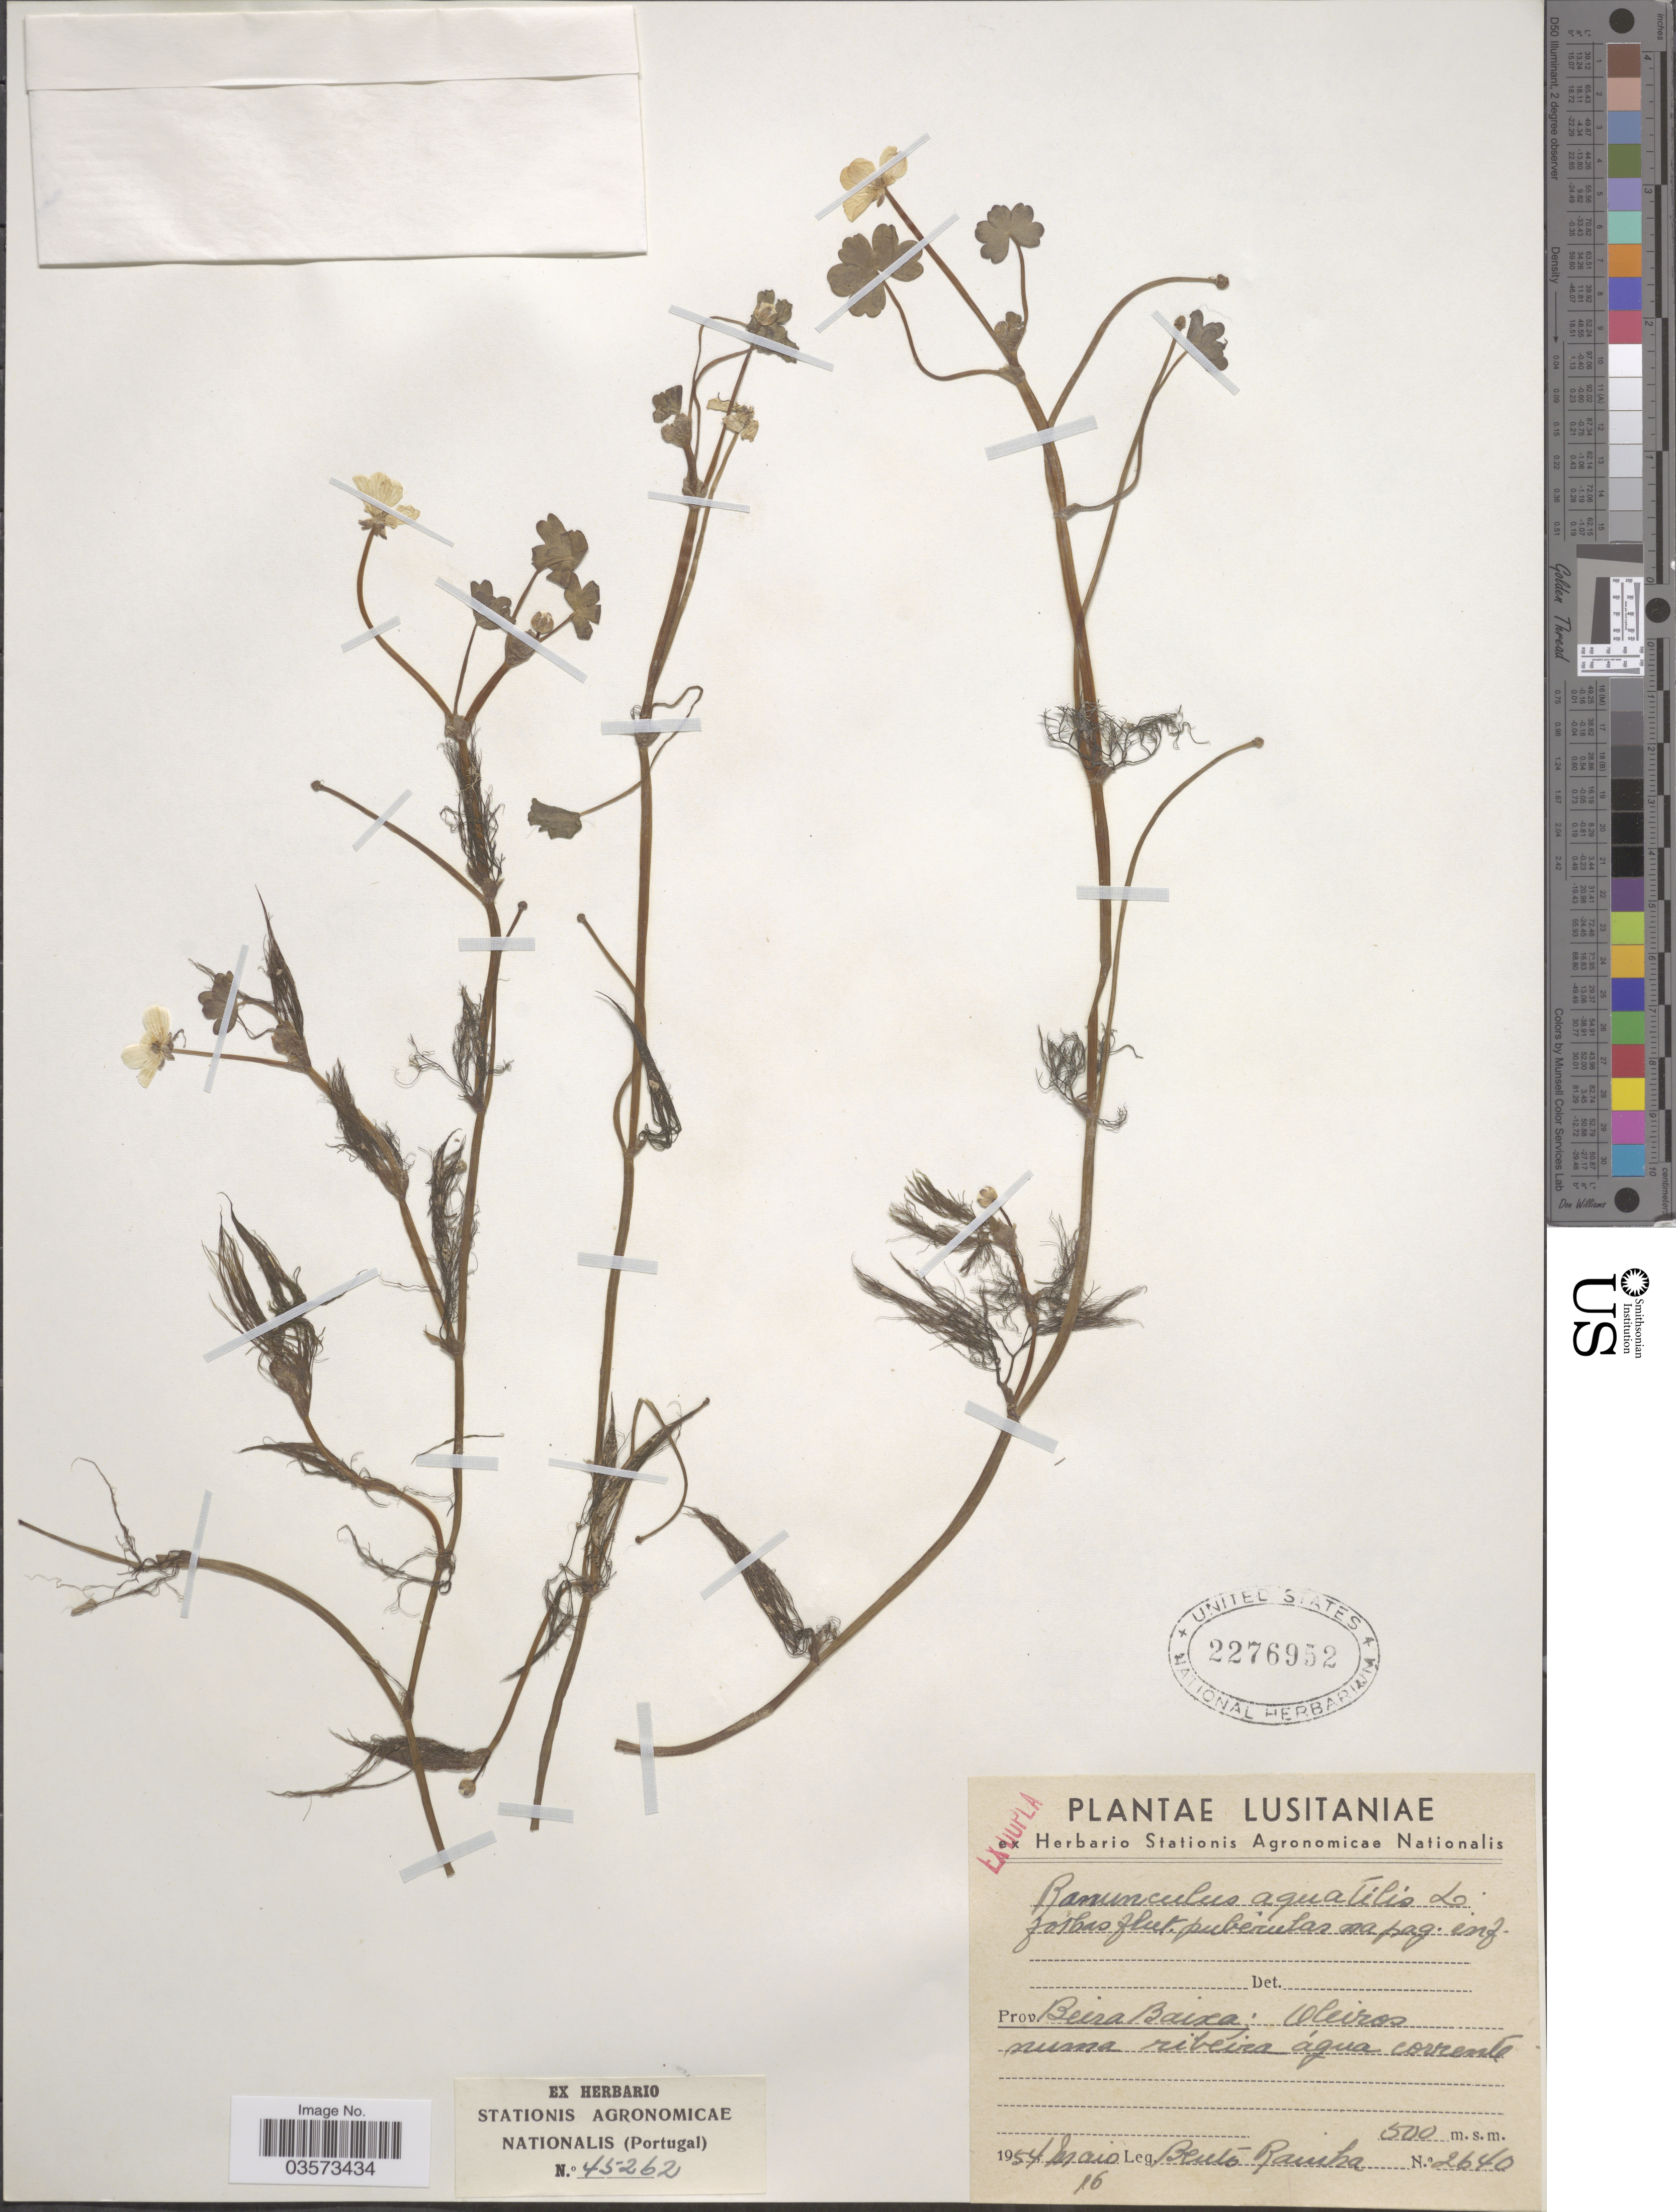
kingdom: Plantae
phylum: Tracheophyta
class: Magnoliopsida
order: Ranunculales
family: Ranunculaceae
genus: Ranunculus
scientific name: Ranunculus aquatilis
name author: L.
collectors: B. Rainha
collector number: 2640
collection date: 1954-05-16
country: Portugal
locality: Lusitaniae. Prov. Beira Baixa; Oleiros.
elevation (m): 500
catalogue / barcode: US 2276952